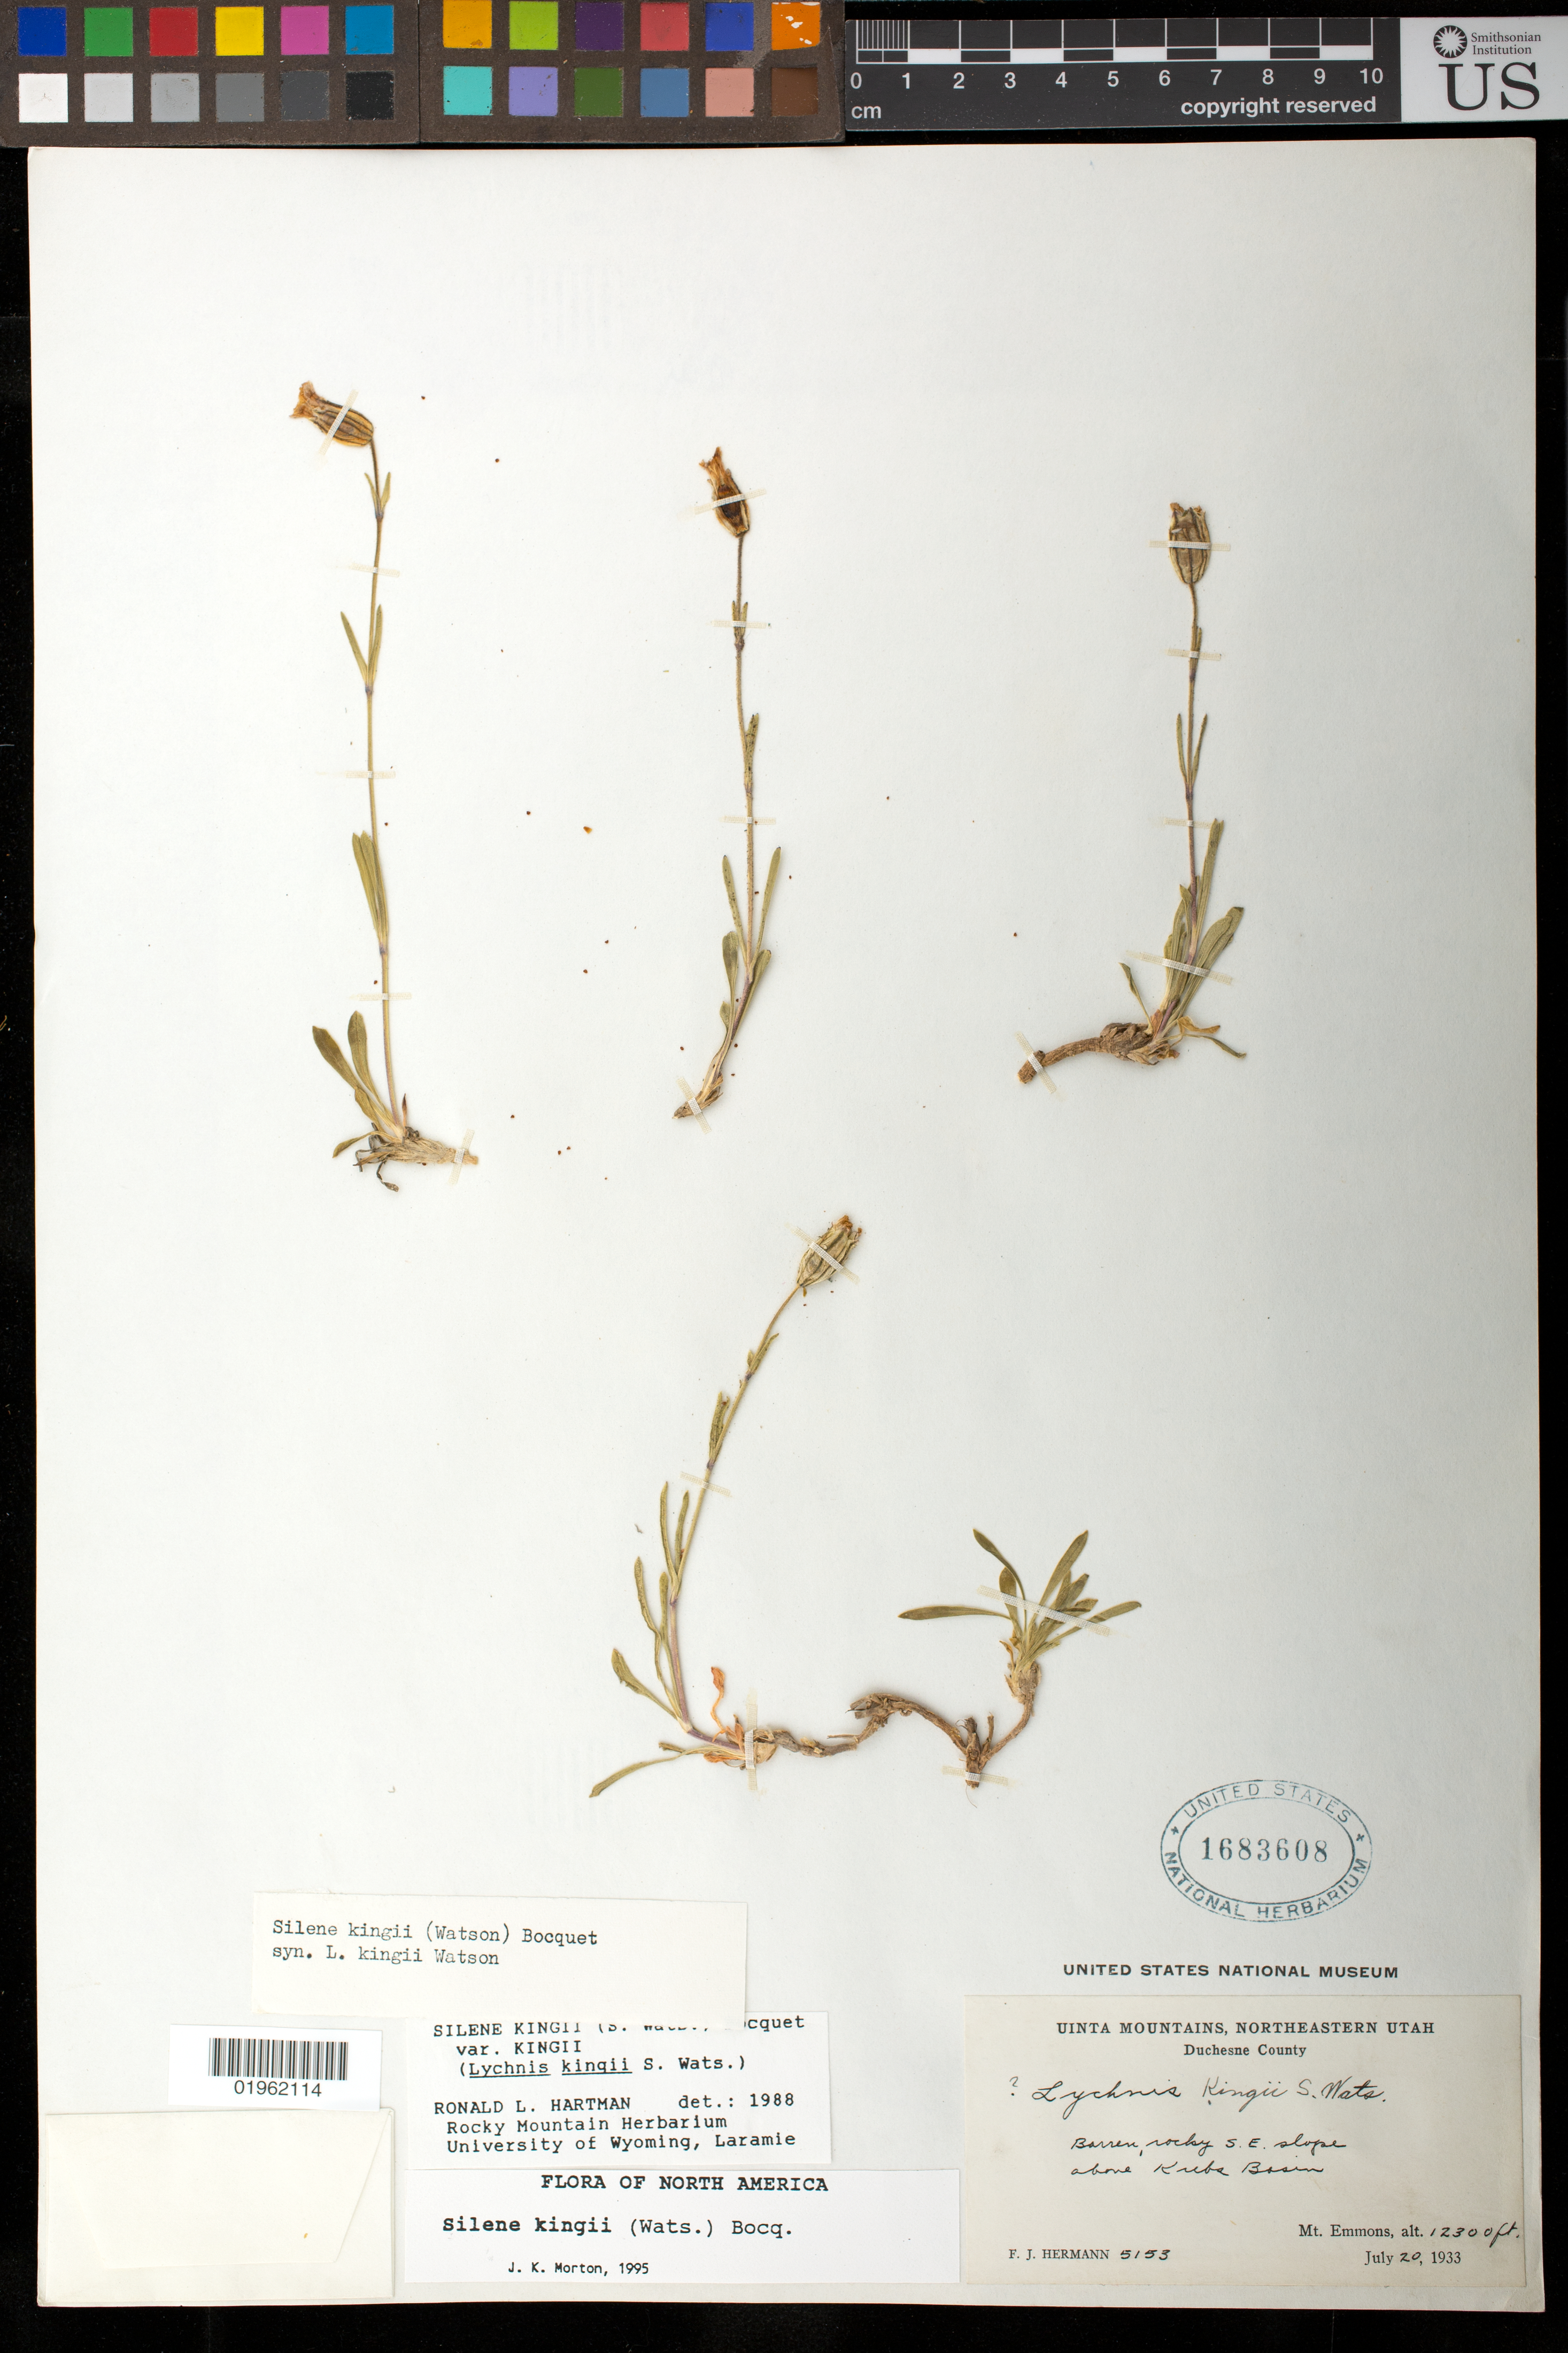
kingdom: Plantae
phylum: Tracheophyta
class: Magnoliopsida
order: Caryophyllales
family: Caryophyllaceae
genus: Silene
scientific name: Silene kingii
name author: (S. Watson) Bocquet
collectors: F. J. Hermann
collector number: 5153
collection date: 1933-07-20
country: United States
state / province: Utah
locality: Uinta Mountains, Northeastern Utah. Duchesne County. S. E. slope above Krebs Basin. Mt. Emmons.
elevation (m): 3749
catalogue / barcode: US 1683608